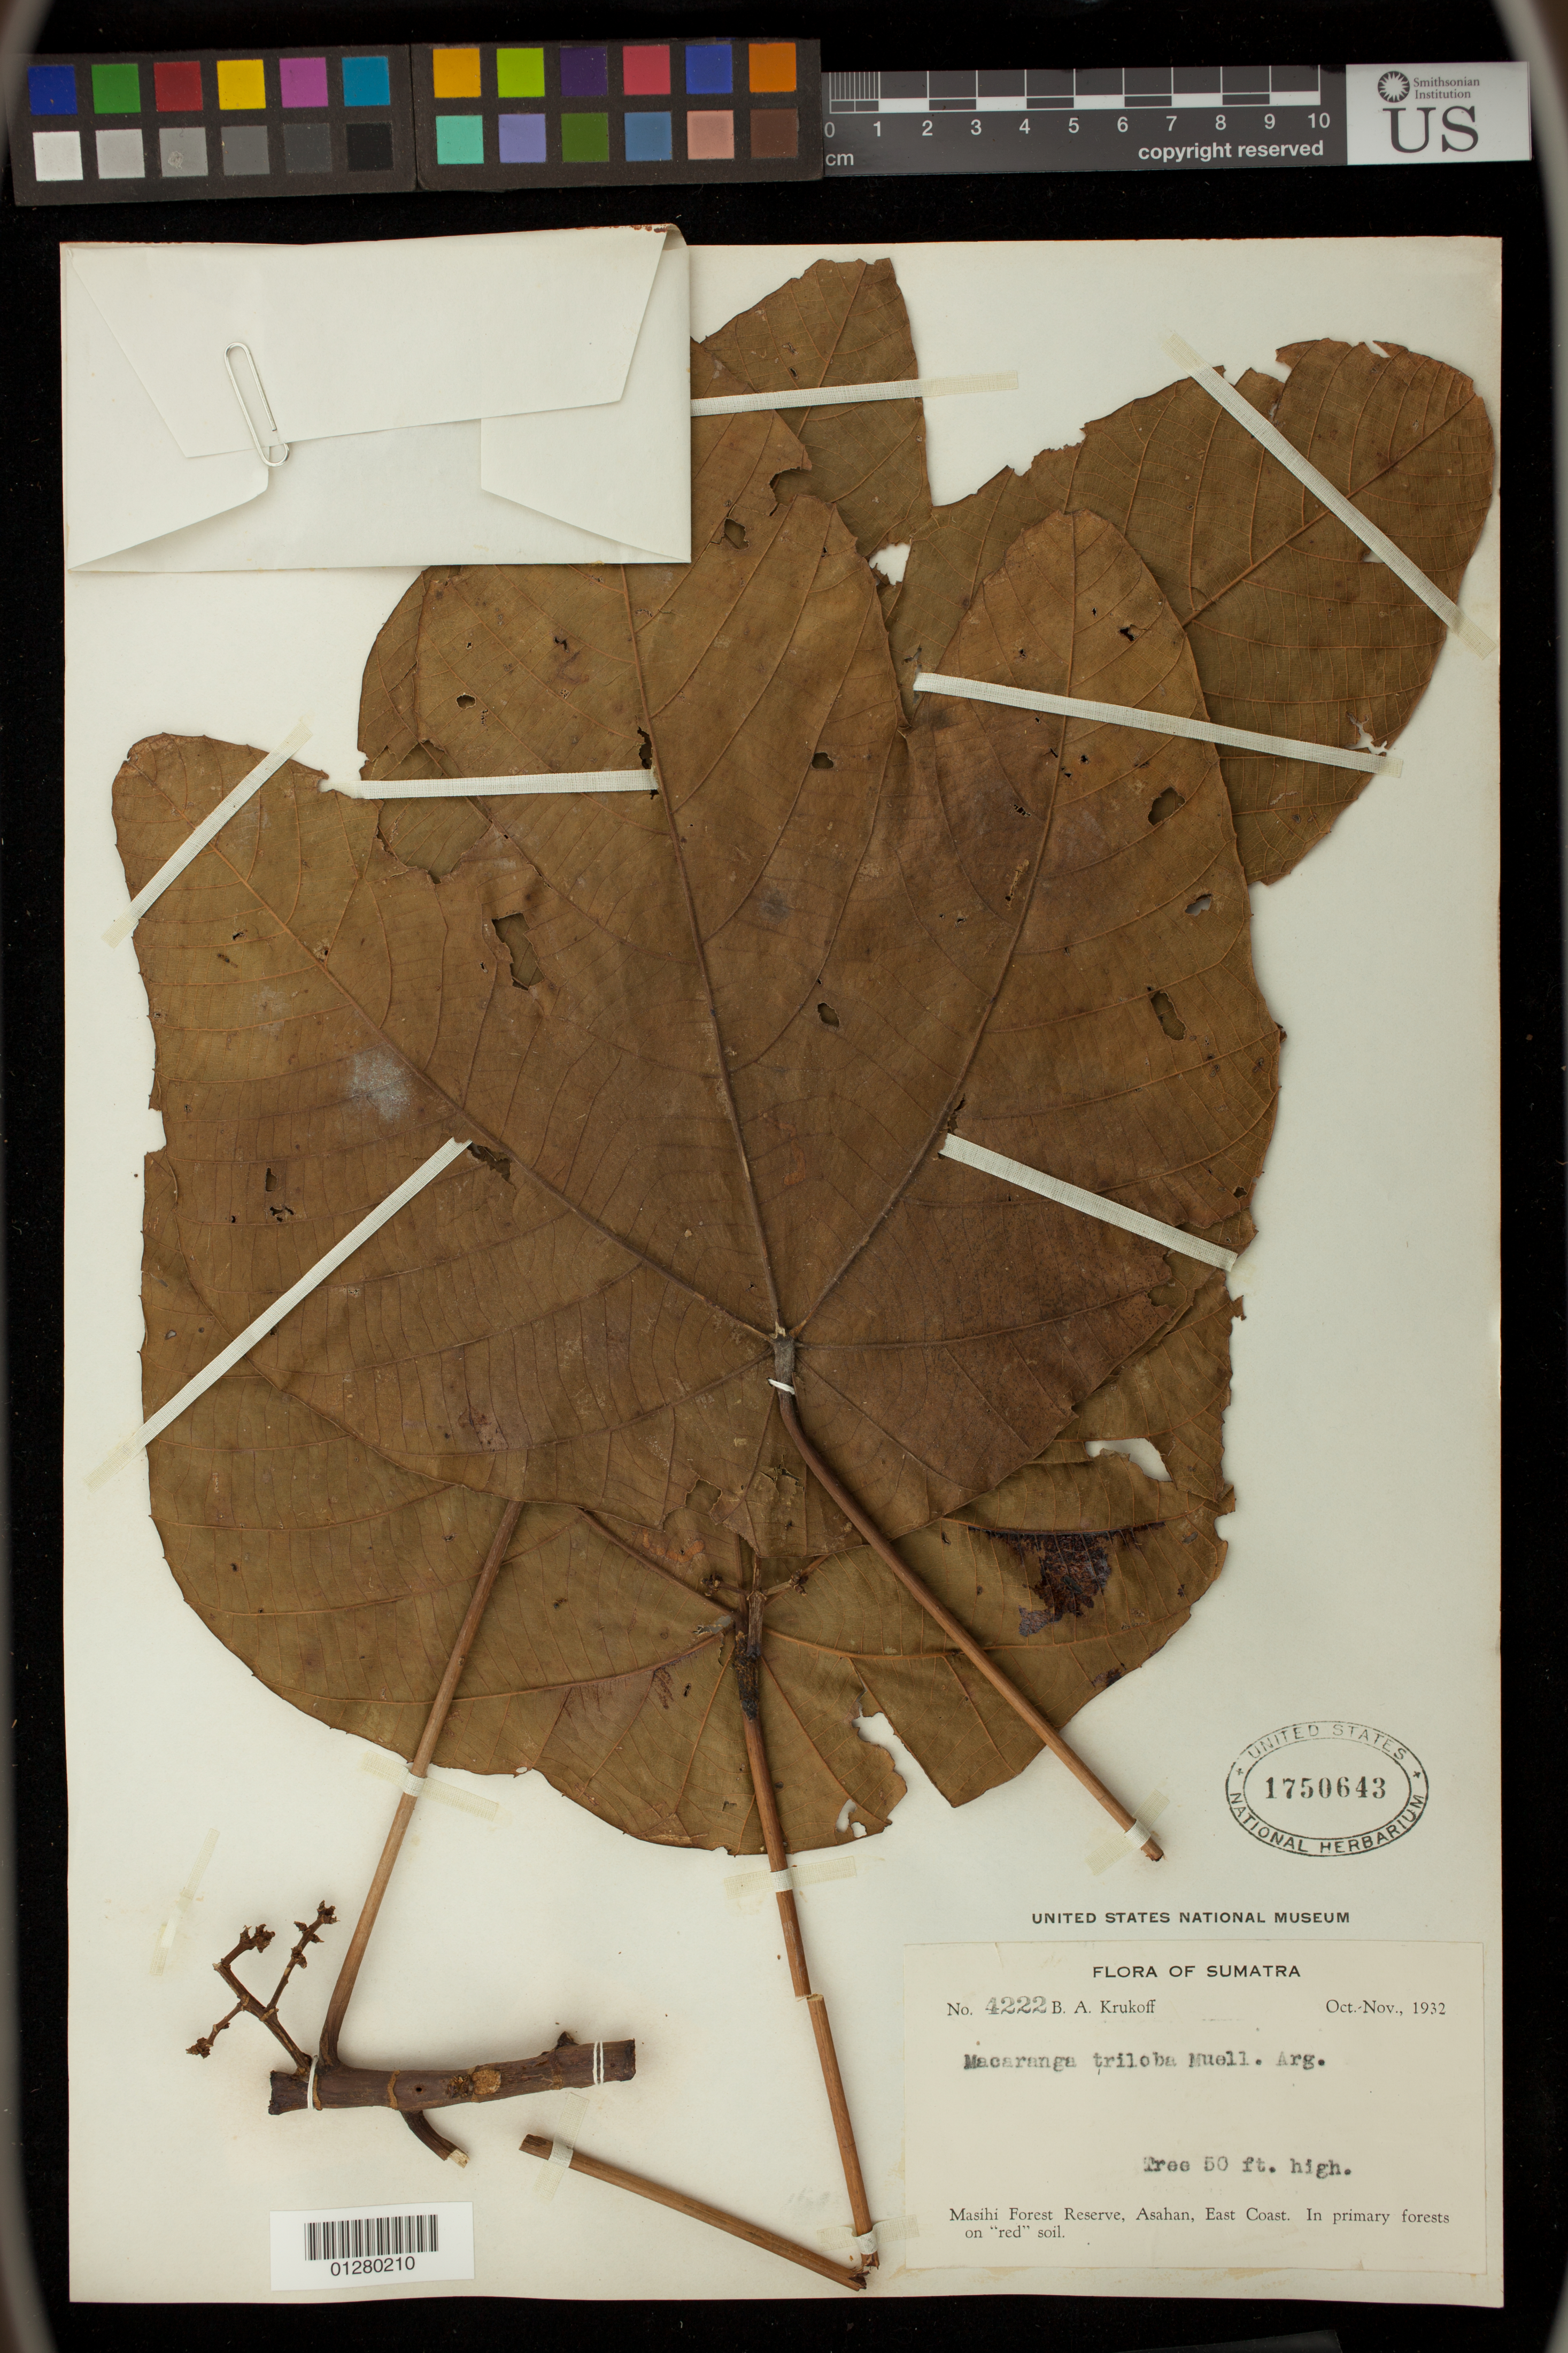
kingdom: Plantae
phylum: Tracheophyta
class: Magnoliopsida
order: Malpighiales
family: Euphorbiaceae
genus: Macaranga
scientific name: Macaranga triloba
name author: (Thunb.) Müll. Arg.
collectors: B. A. Krukoff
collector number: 4222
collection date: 1932-10/1932-11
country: Indonesia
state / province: Sumatra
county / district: Sumatera Utara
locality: Masihi Forest Reserve, Asahan, East Coast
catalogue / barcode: US 1750643